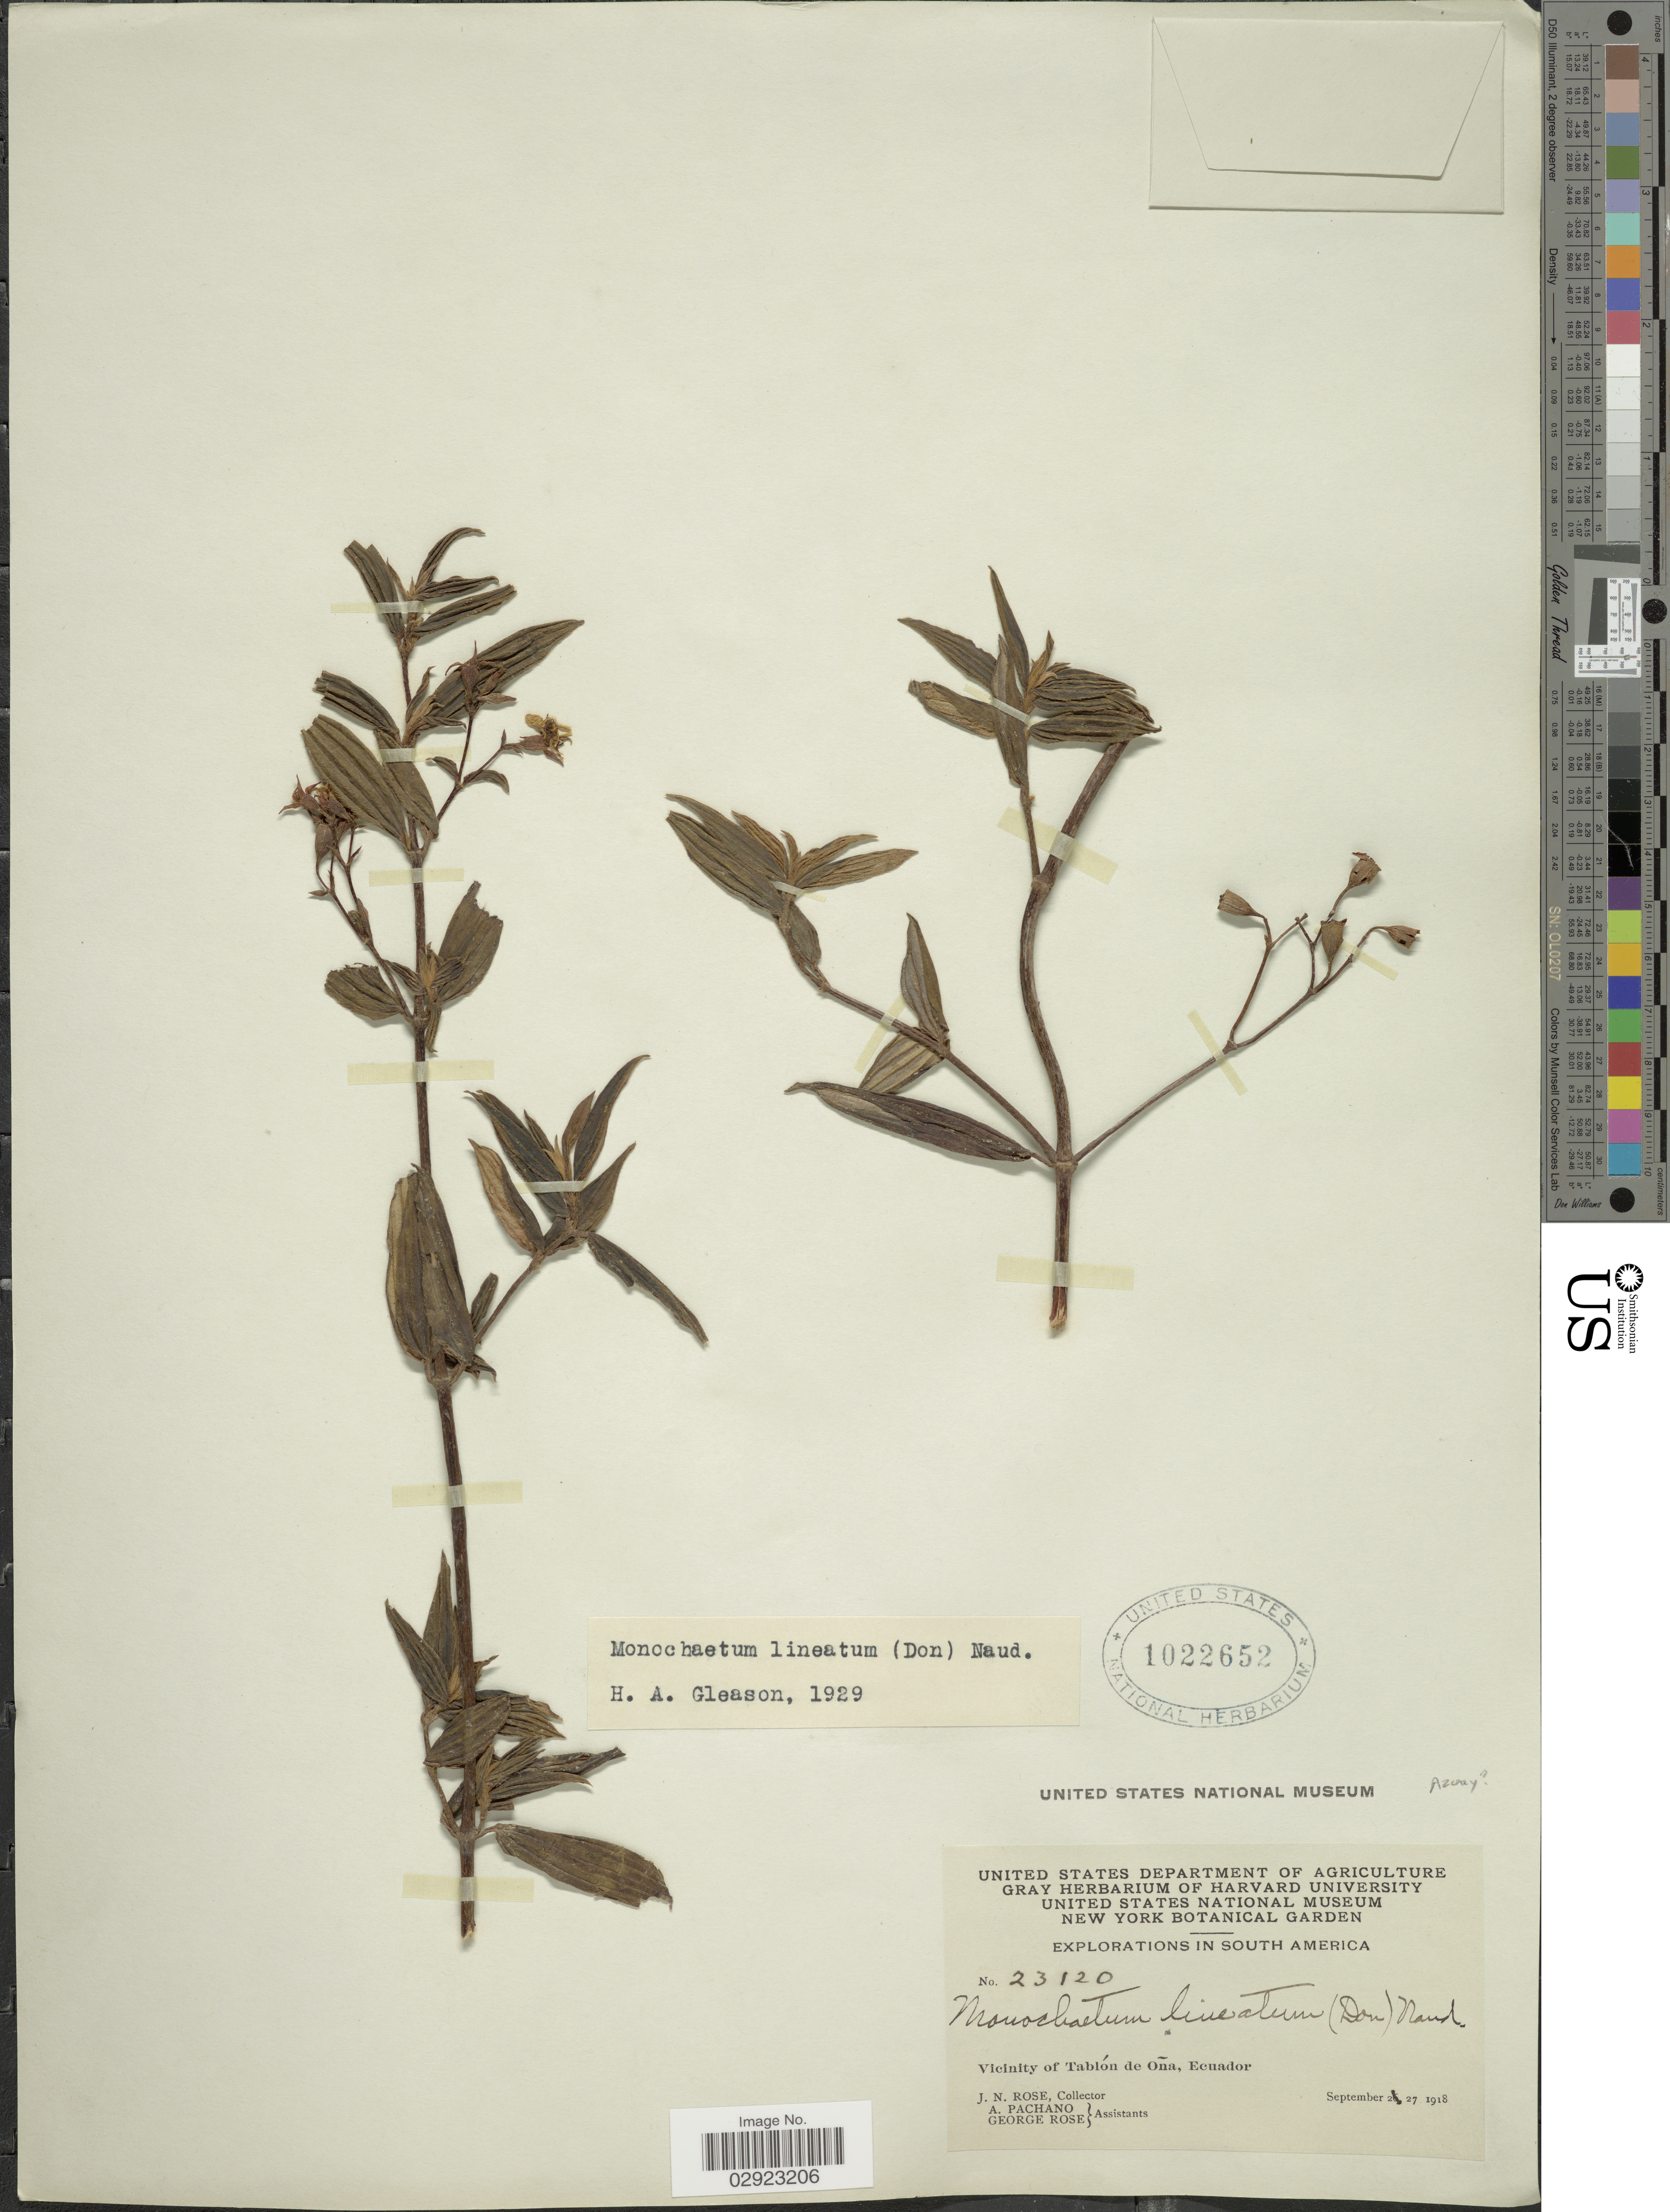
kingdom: Plantae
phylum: Tracheophyta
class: Magnoliopsida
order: Myrtales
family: Melastomataceae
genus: Monochaetum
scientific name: Monochaetum lineatum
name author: (D. Don) Naudin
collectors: J. N. Rose, A. Pachano & G. Rose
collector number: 23120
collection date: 1918-09-27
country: Ecuador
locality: Vicinity of Tablón de Oña.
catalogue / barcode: US 1022652